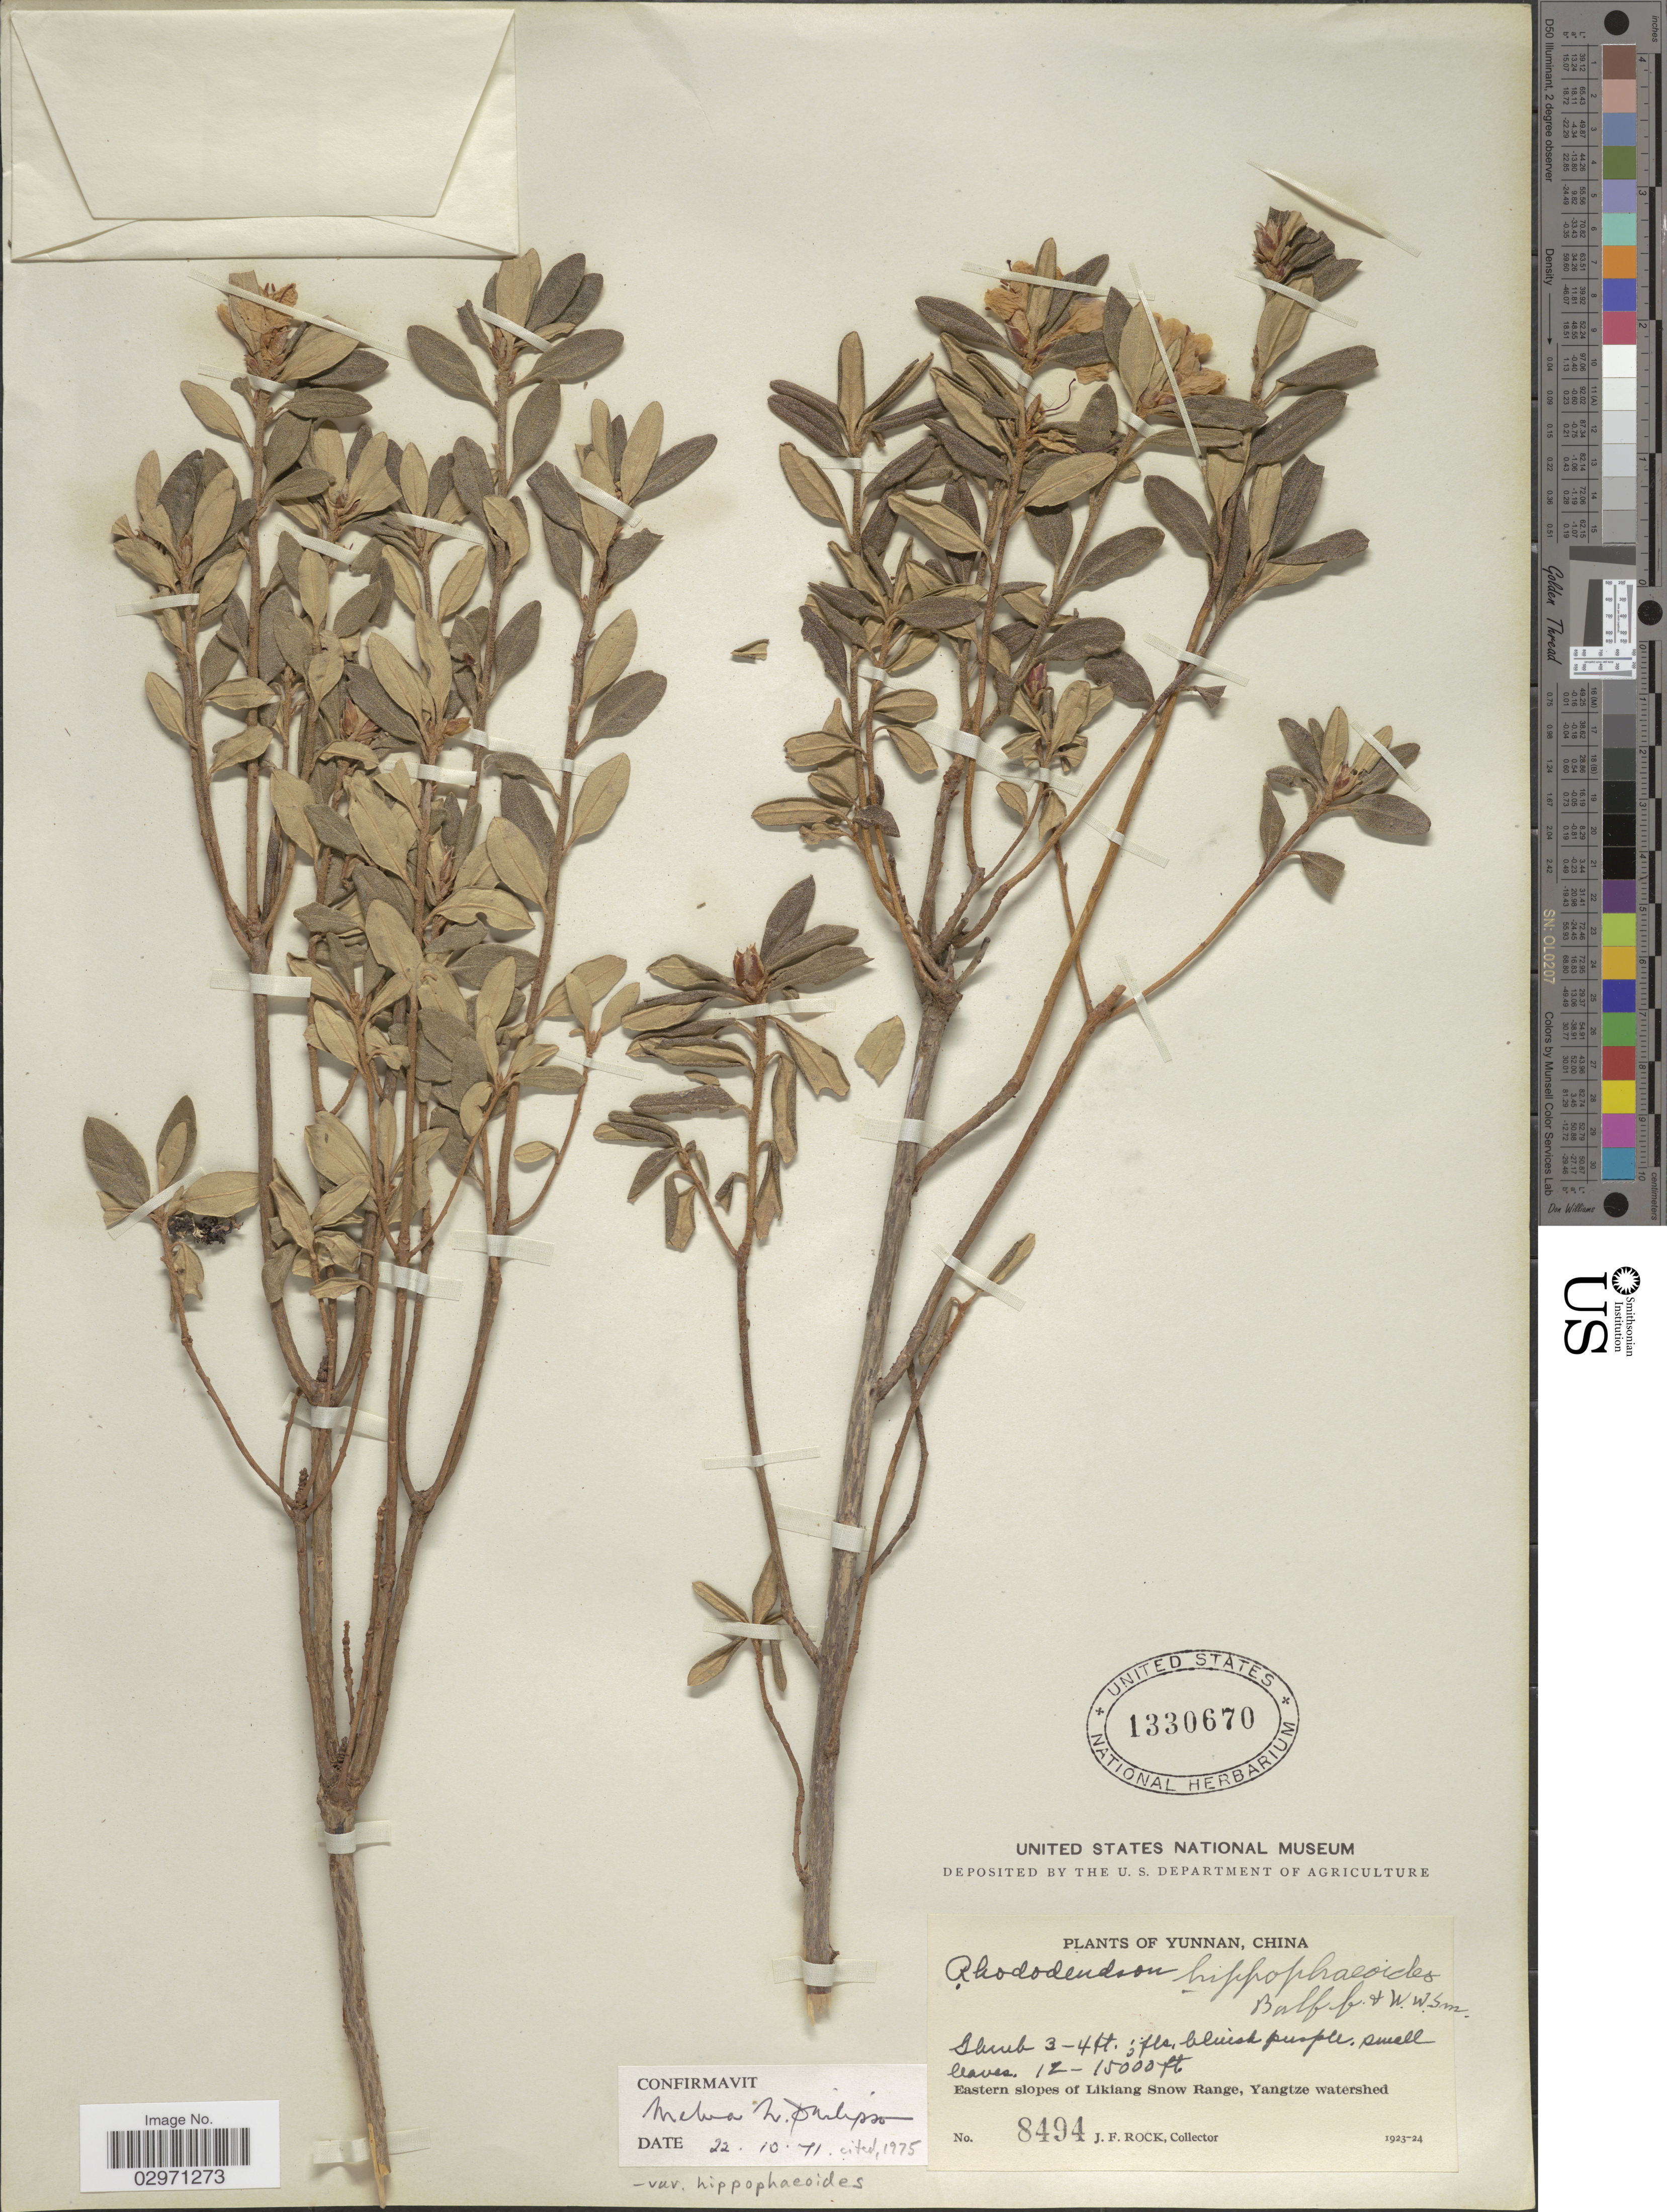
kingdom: Plantae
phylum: Tracheophyta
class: Magnoliopsida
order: Ericales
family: Ericaceae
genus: Rhododendron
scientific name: Rhododendron hippophaeoides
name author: Balf. f. & W.W. Sm.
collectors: J. Rock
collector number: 8494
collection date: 1923/1924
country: China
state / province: Yunnan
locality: Eastern slopes of Likiang Snow Range, Yangtze watershed.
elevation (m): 3658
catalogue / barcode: US 1330670